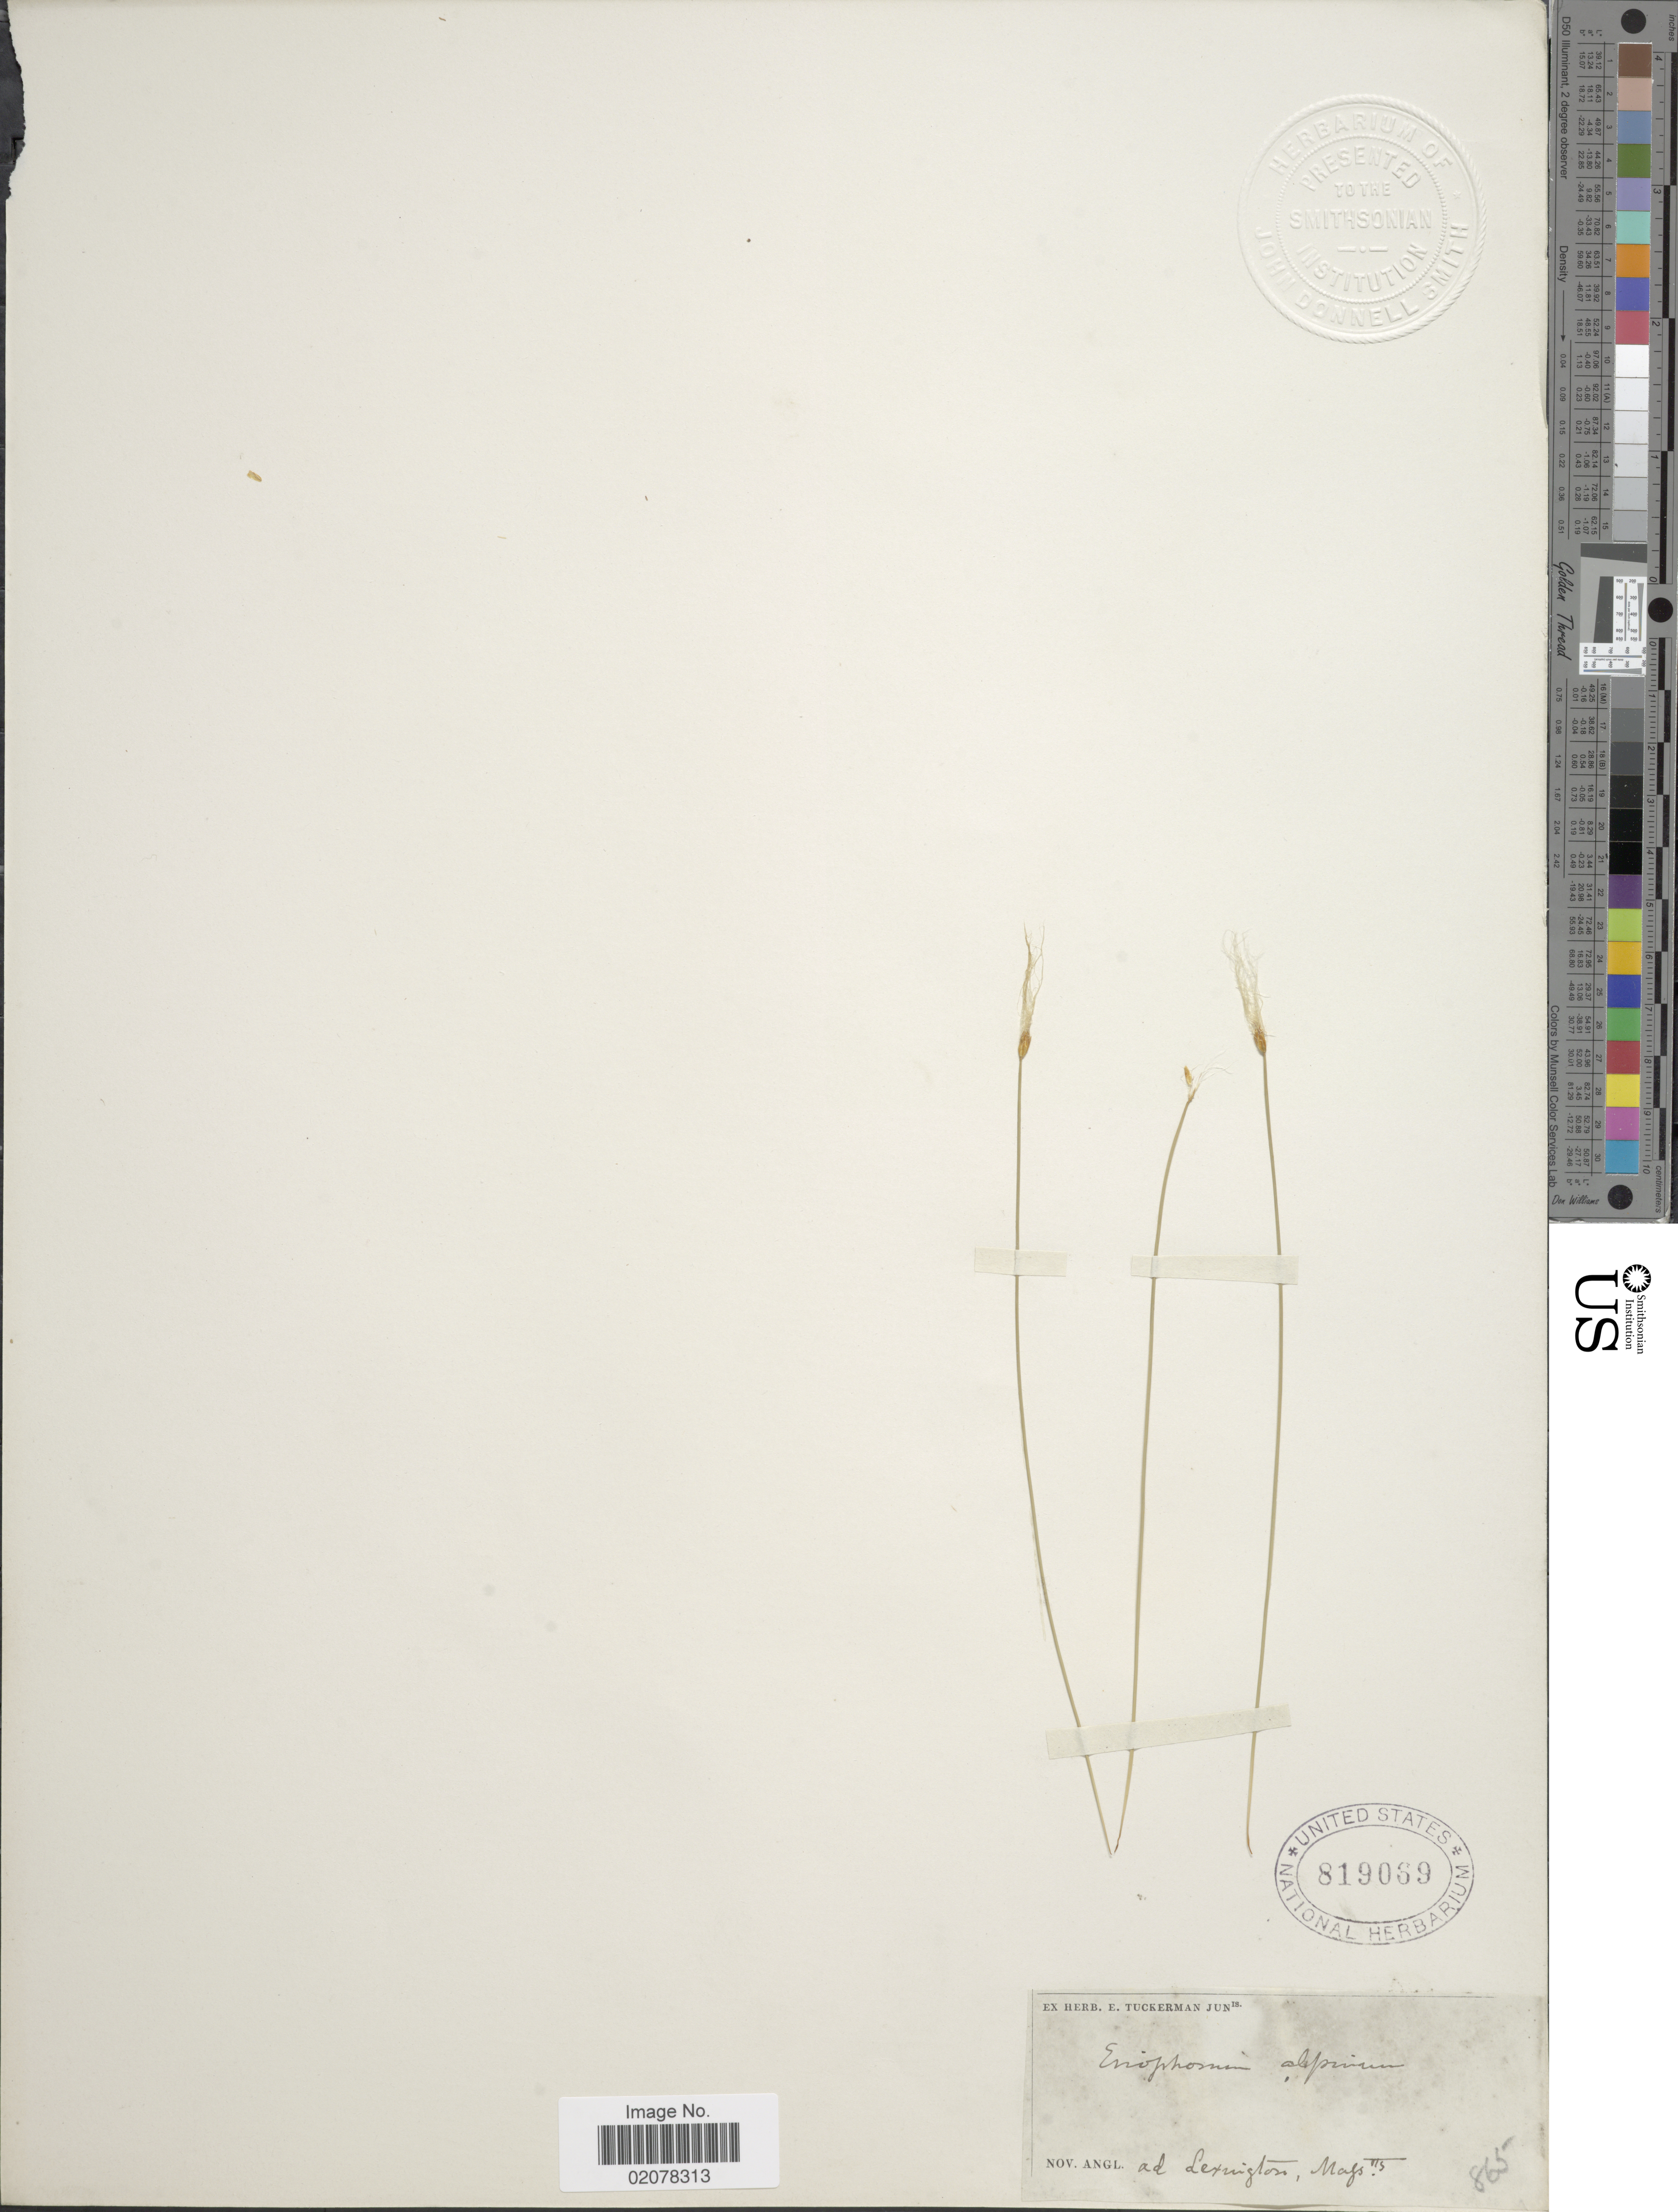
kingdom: Plantae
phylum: Tracheophyta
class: Liliopsida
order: Poales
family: Cyperaceae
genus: Trichophorum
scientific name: Trichophorum alpinum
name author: (L.) Pers.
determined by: Strong, M. T., (US), Smithsonian Institution - National Museum of Natural History (UNITED STATES)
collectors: E. Tuckerman (Herbarium)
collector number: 865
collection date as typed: June 18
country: United States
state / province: Massachusetts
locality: Lexington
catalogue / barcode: US 819069